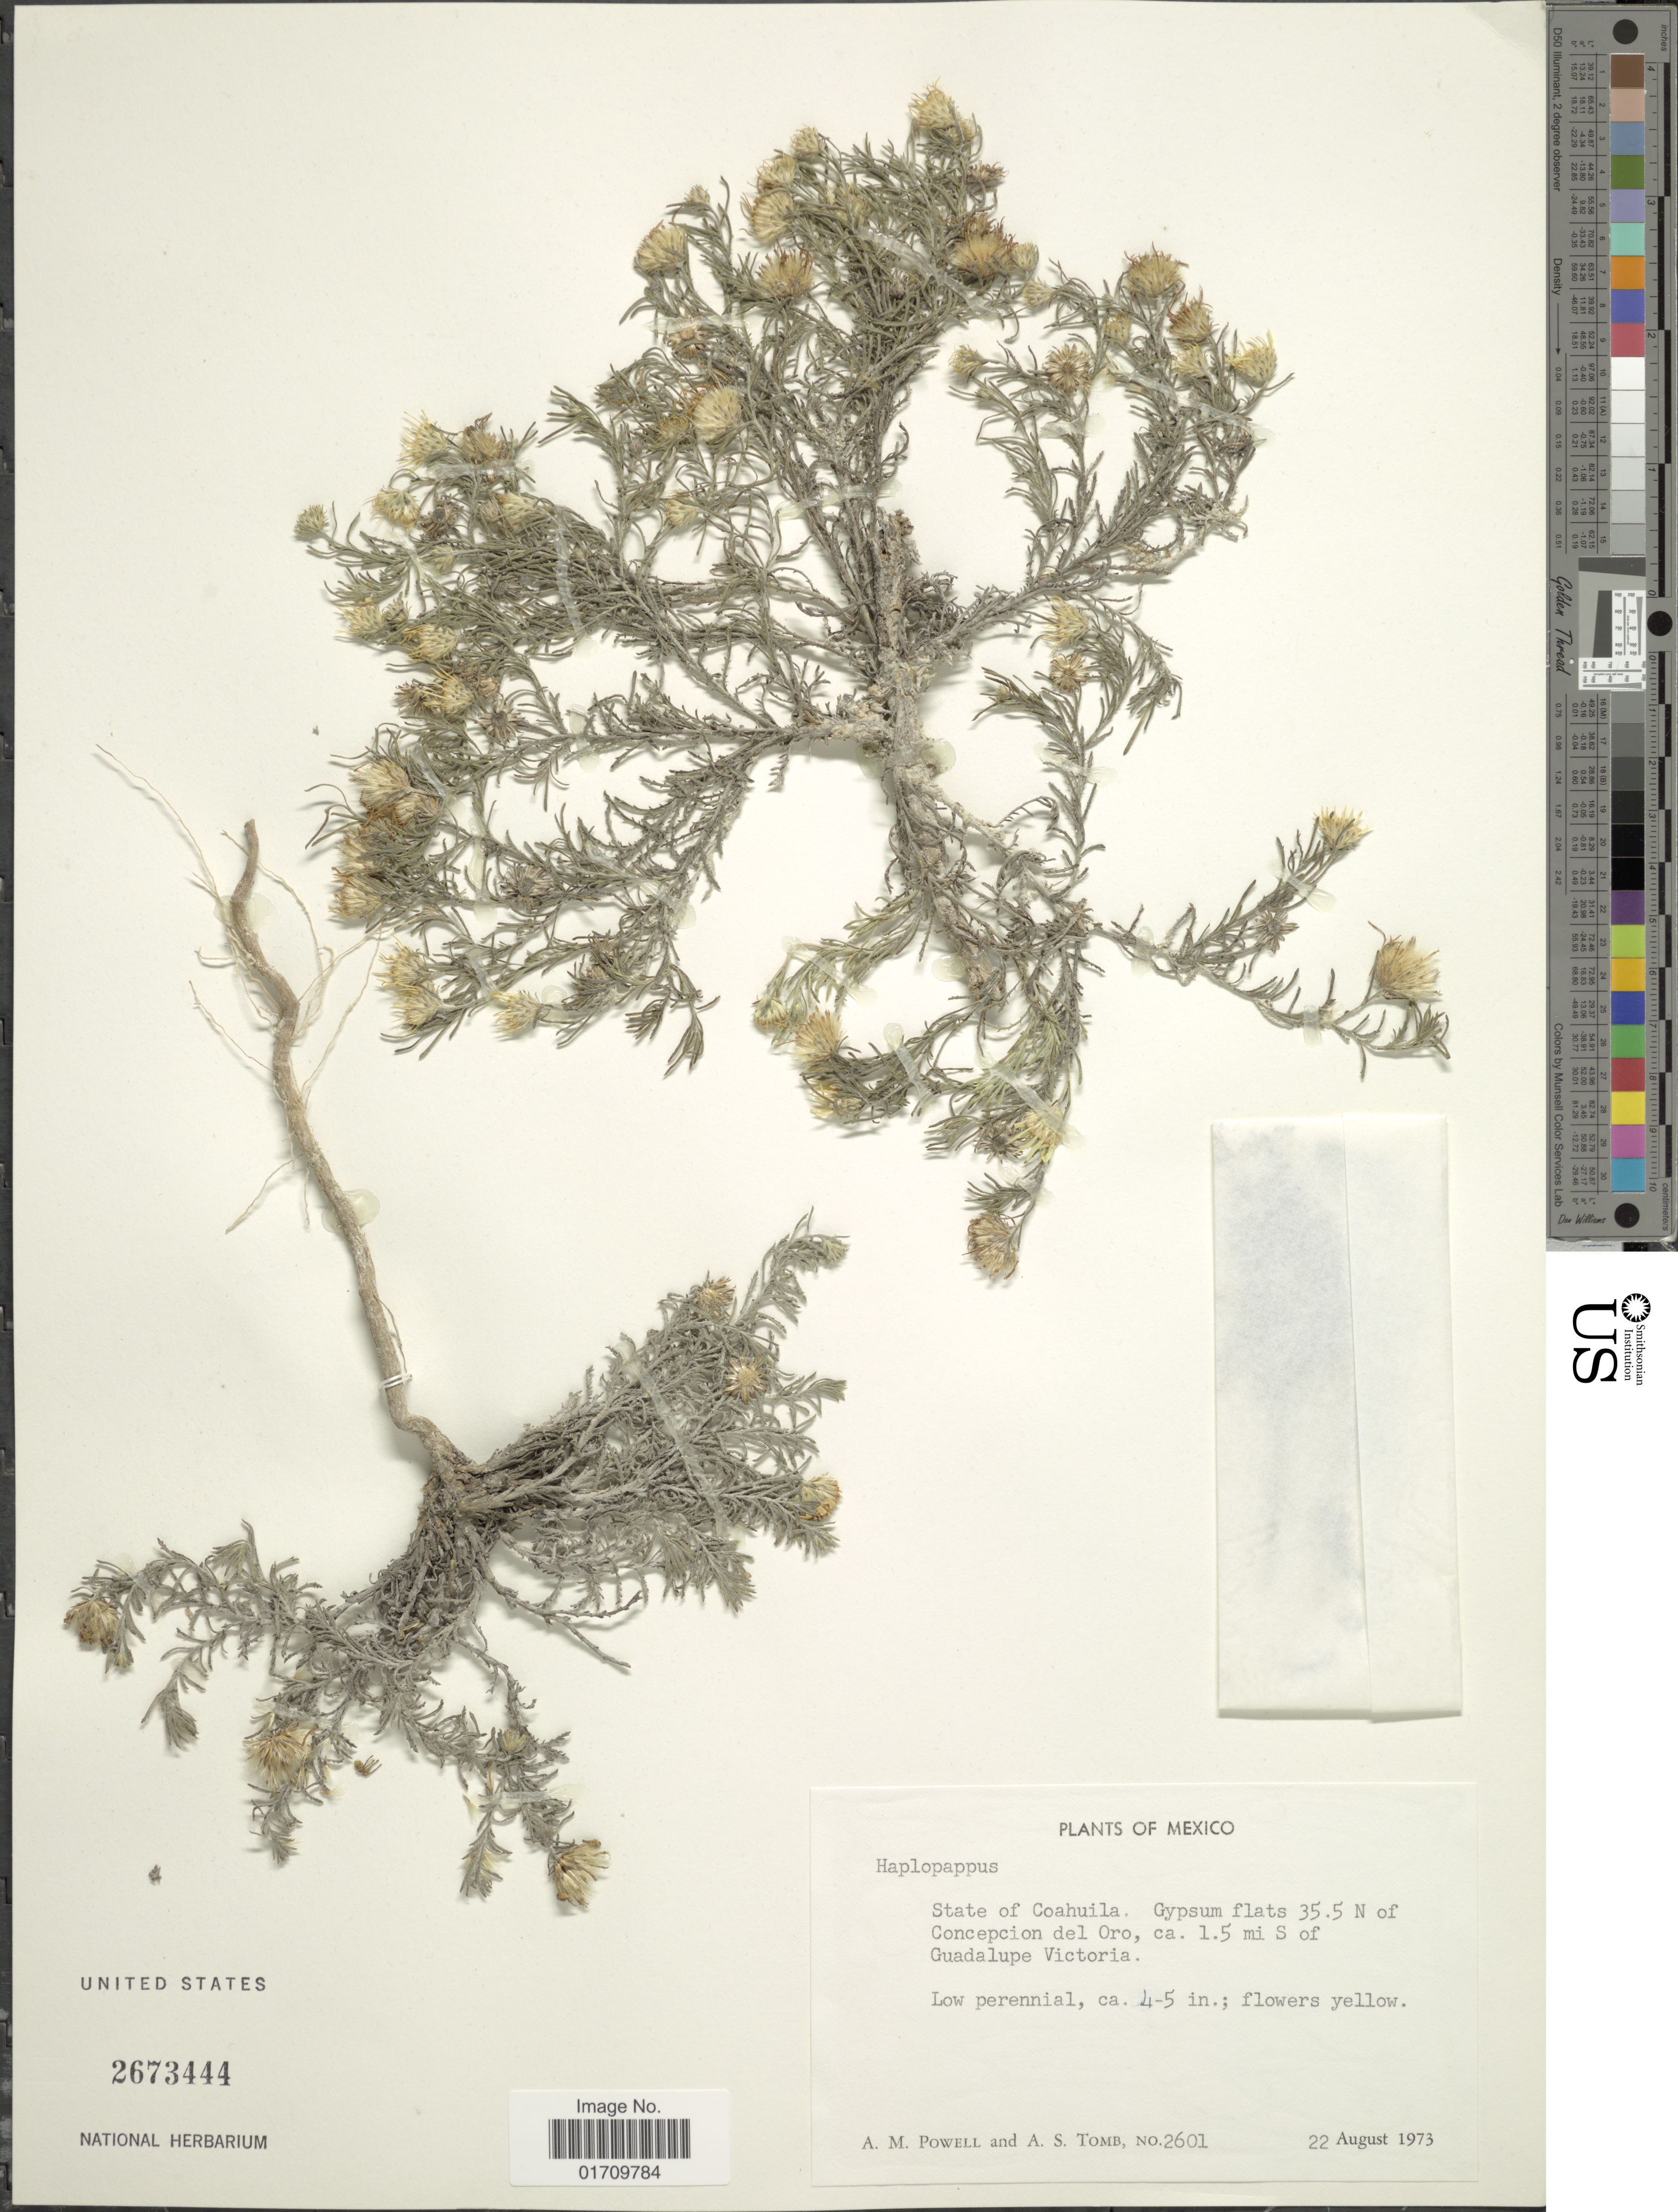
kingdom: Plantae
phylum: Tracheophyta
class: Magnoliopsida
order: Asterales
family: Asteraceae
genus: Machaeranthera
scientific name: Machaeranthera sp.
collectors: A. M. Powell & A. Tomb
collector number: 2601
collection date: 1973-08-22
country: Mexico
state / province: Coahuila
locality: Gypsum flats 35.5 N of Concepcion del Oro, ca 1.5 mi S of Guadalupe Victoria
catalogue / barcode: US 2673444